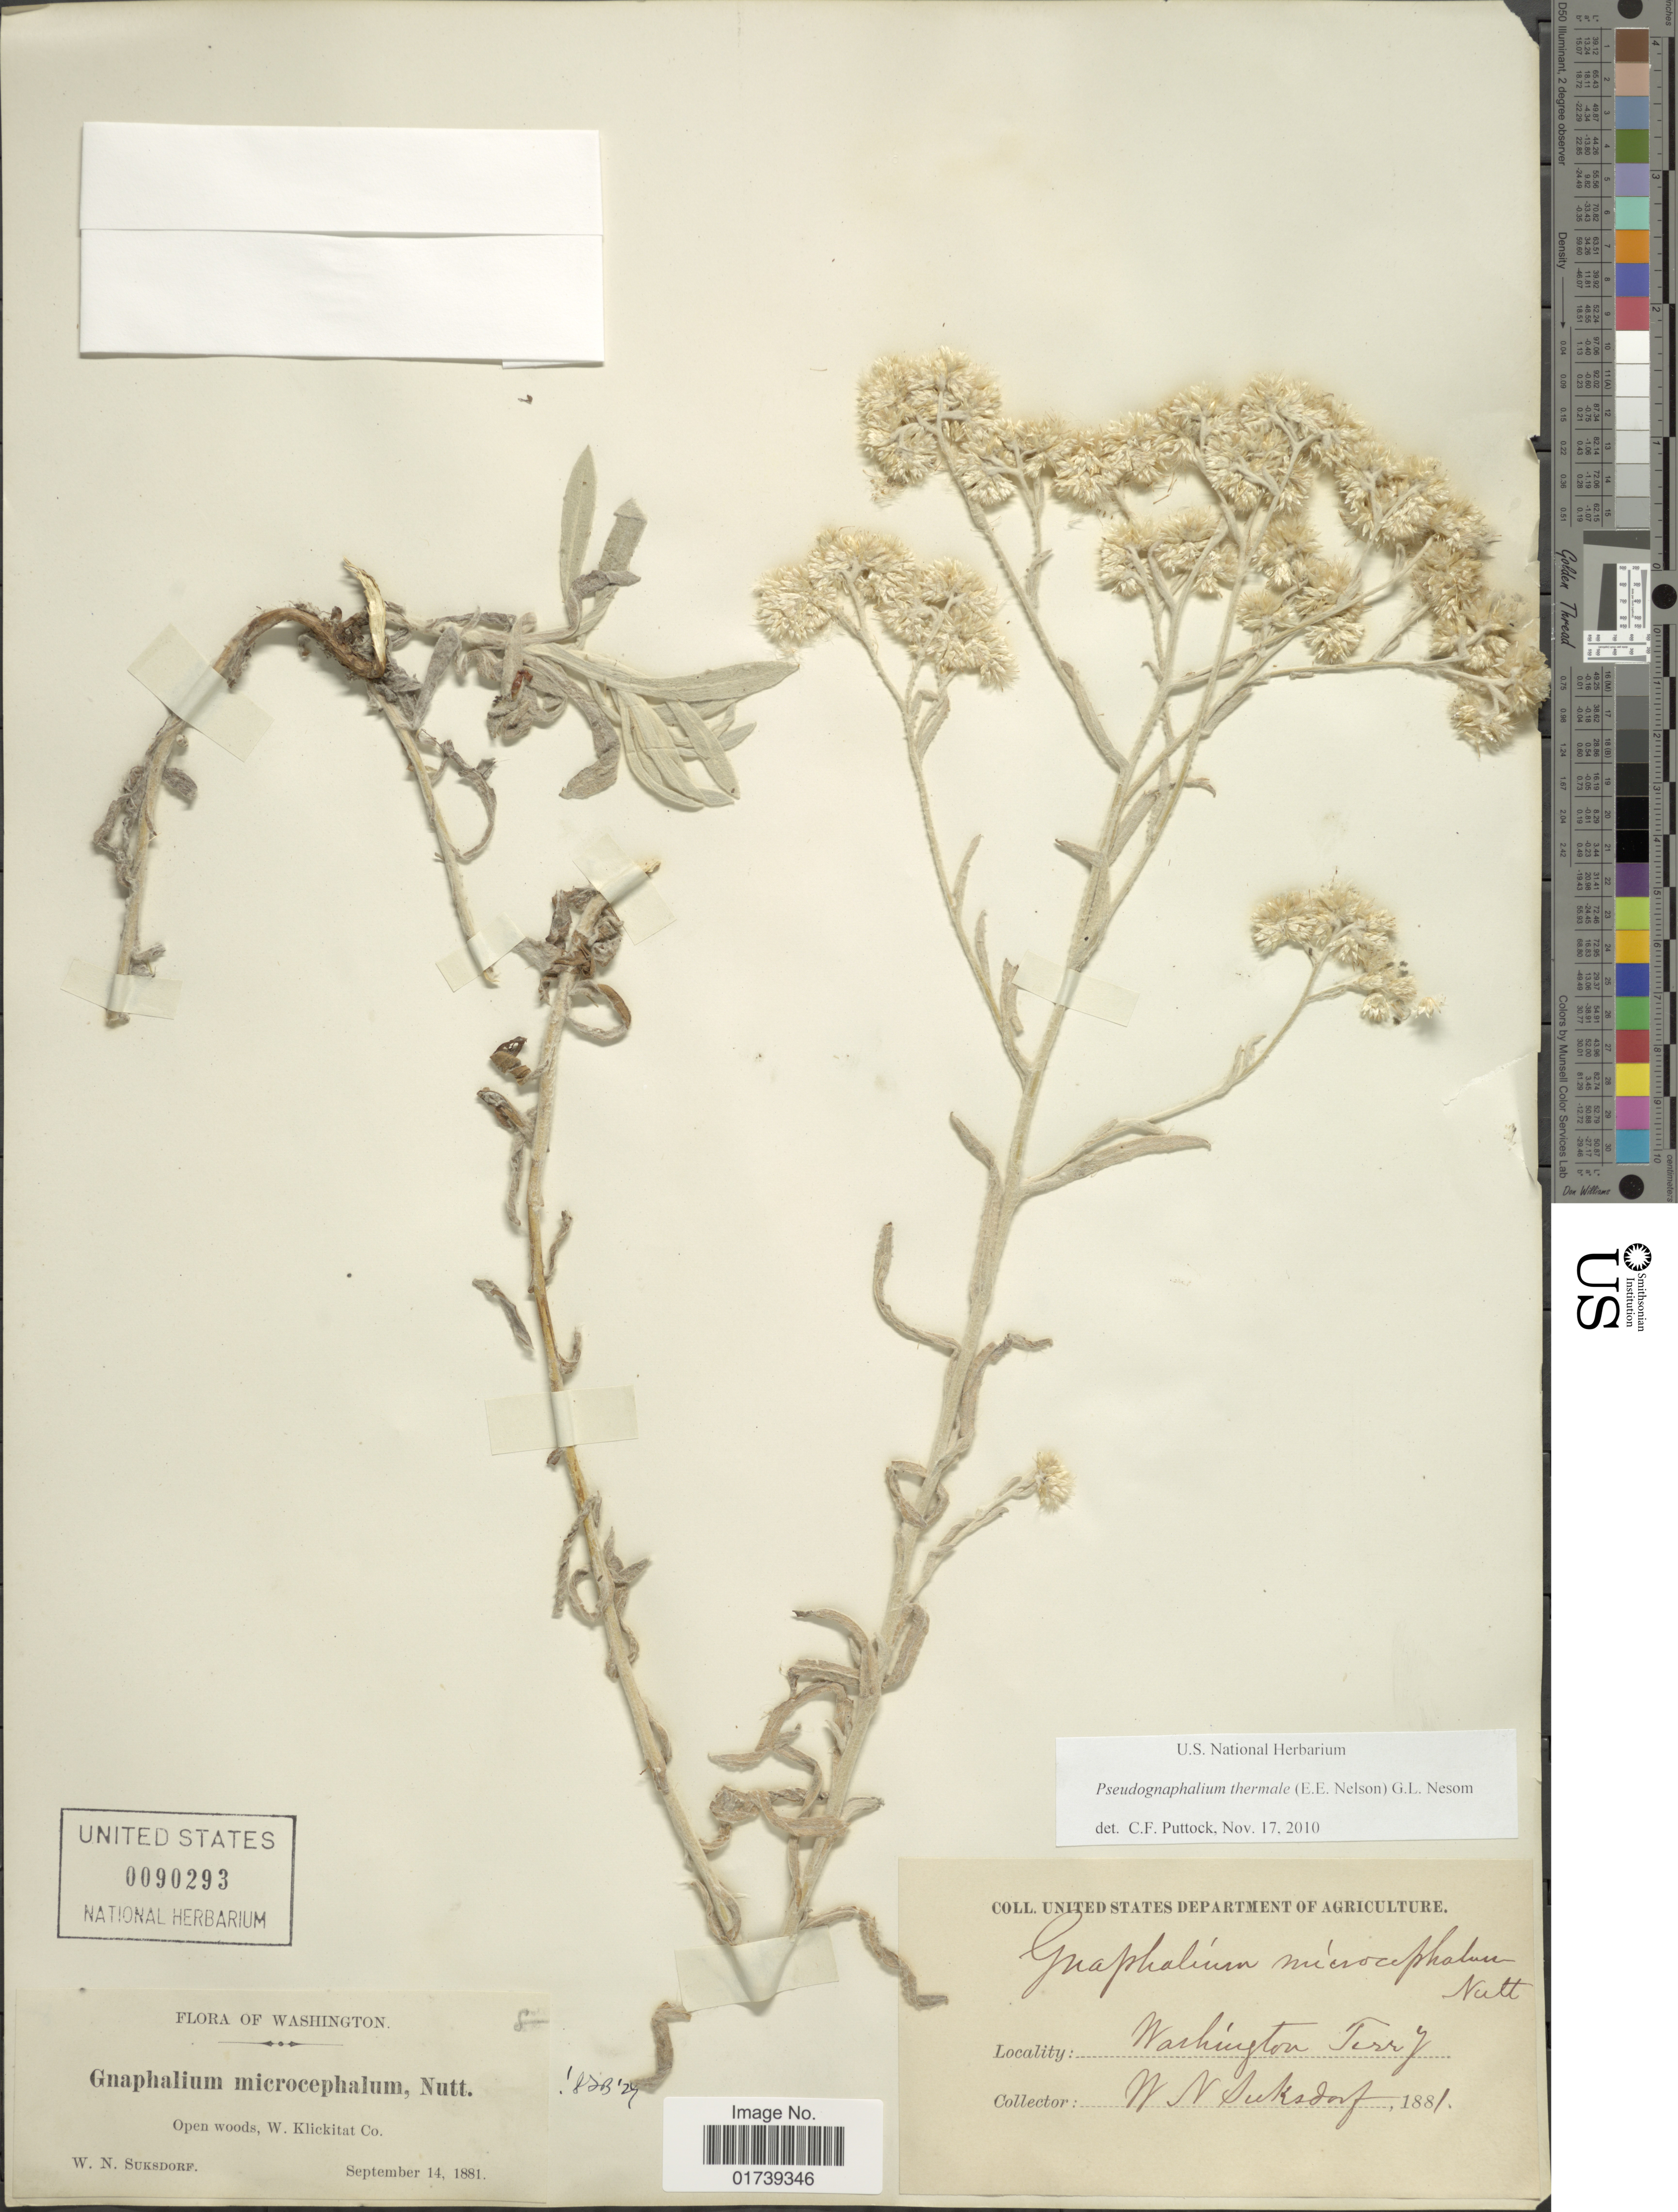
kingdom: Plantae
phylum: Tracheophyta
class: Magnoliopsida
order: Asterales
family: Asteraceae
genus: Pseudognaphalium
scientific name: Pseudognaphalium thermale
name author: (E.E. Nelson) G.L. Nesom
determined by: Puttock, Christopher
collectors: W. N. Suksdorf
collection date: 1881-09-17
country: United States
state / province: Washington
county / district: Klickitat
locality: W. Klickitat Co.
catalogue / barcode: US 90293